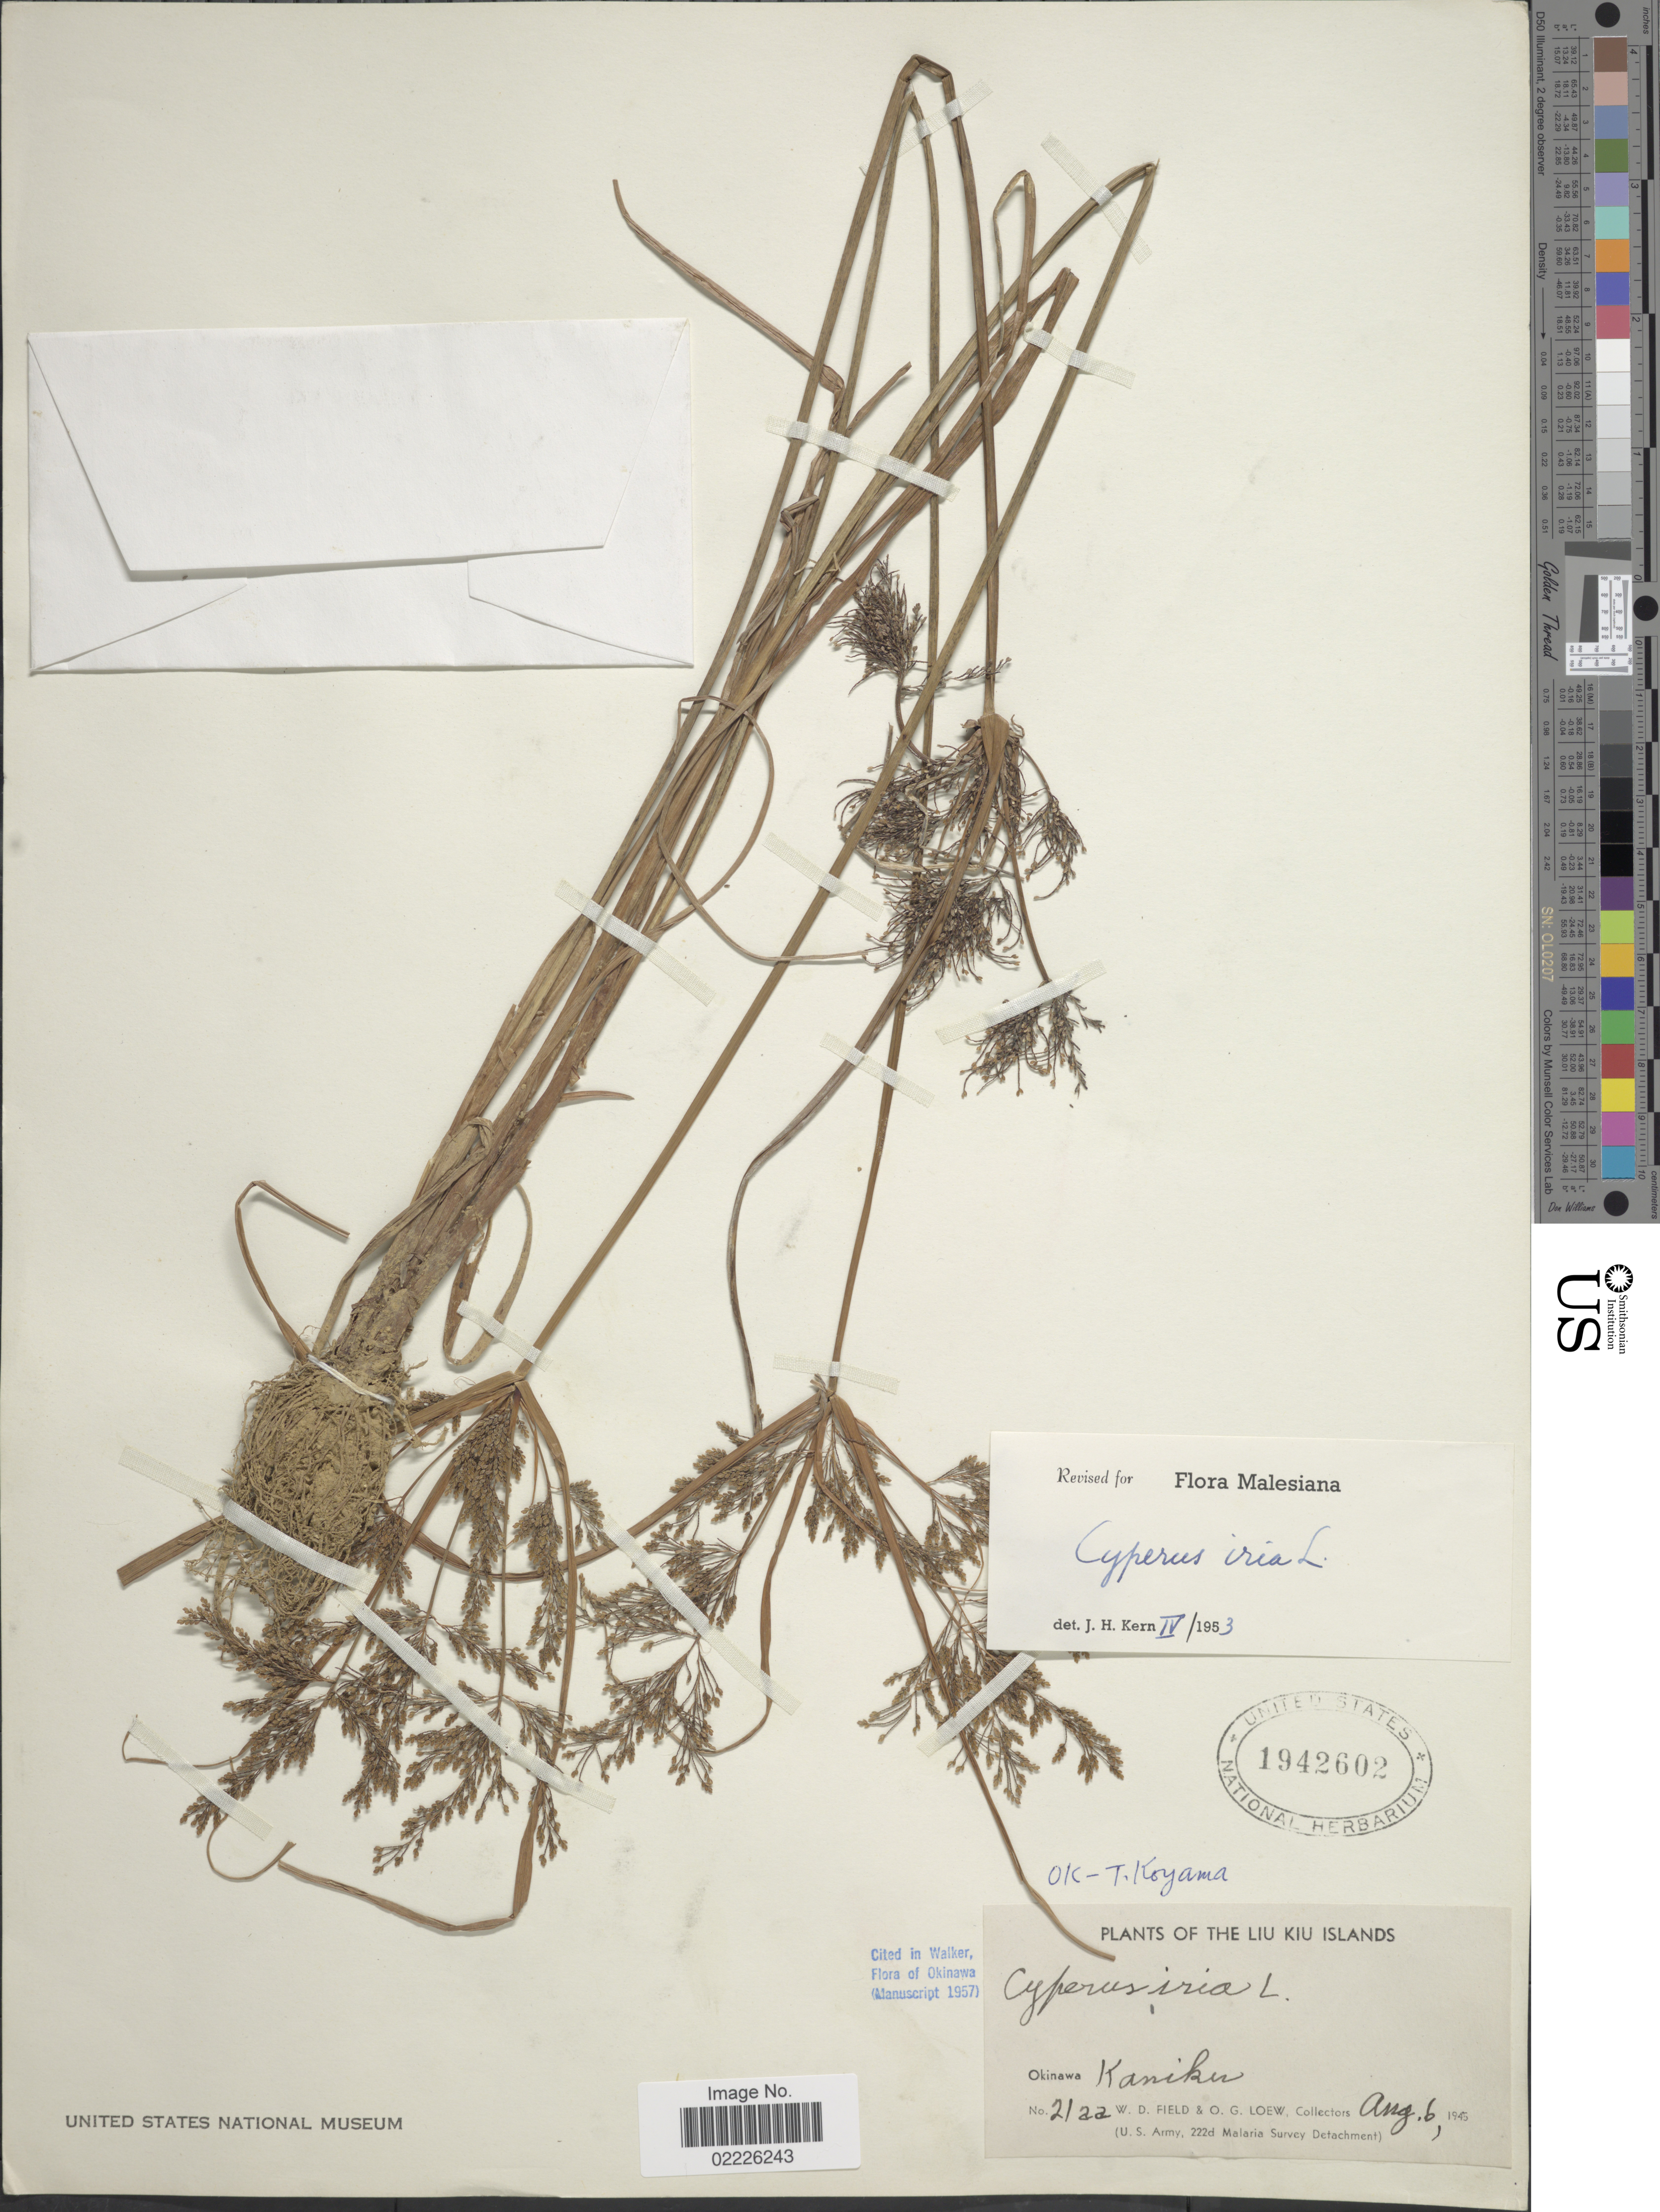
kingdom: Plantae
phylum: Tracheophyta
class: Liliopsida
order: Poales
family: Cyperaceae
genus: Cyperus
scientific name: Cyperus iria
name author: L.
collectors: W. D. Field & O. G. Loew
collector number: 2122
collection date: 1945-08-06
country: Japan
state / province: Okinawa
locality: Okinawa Kaniku, Liu Liu Islands.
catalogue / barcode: US 1942602